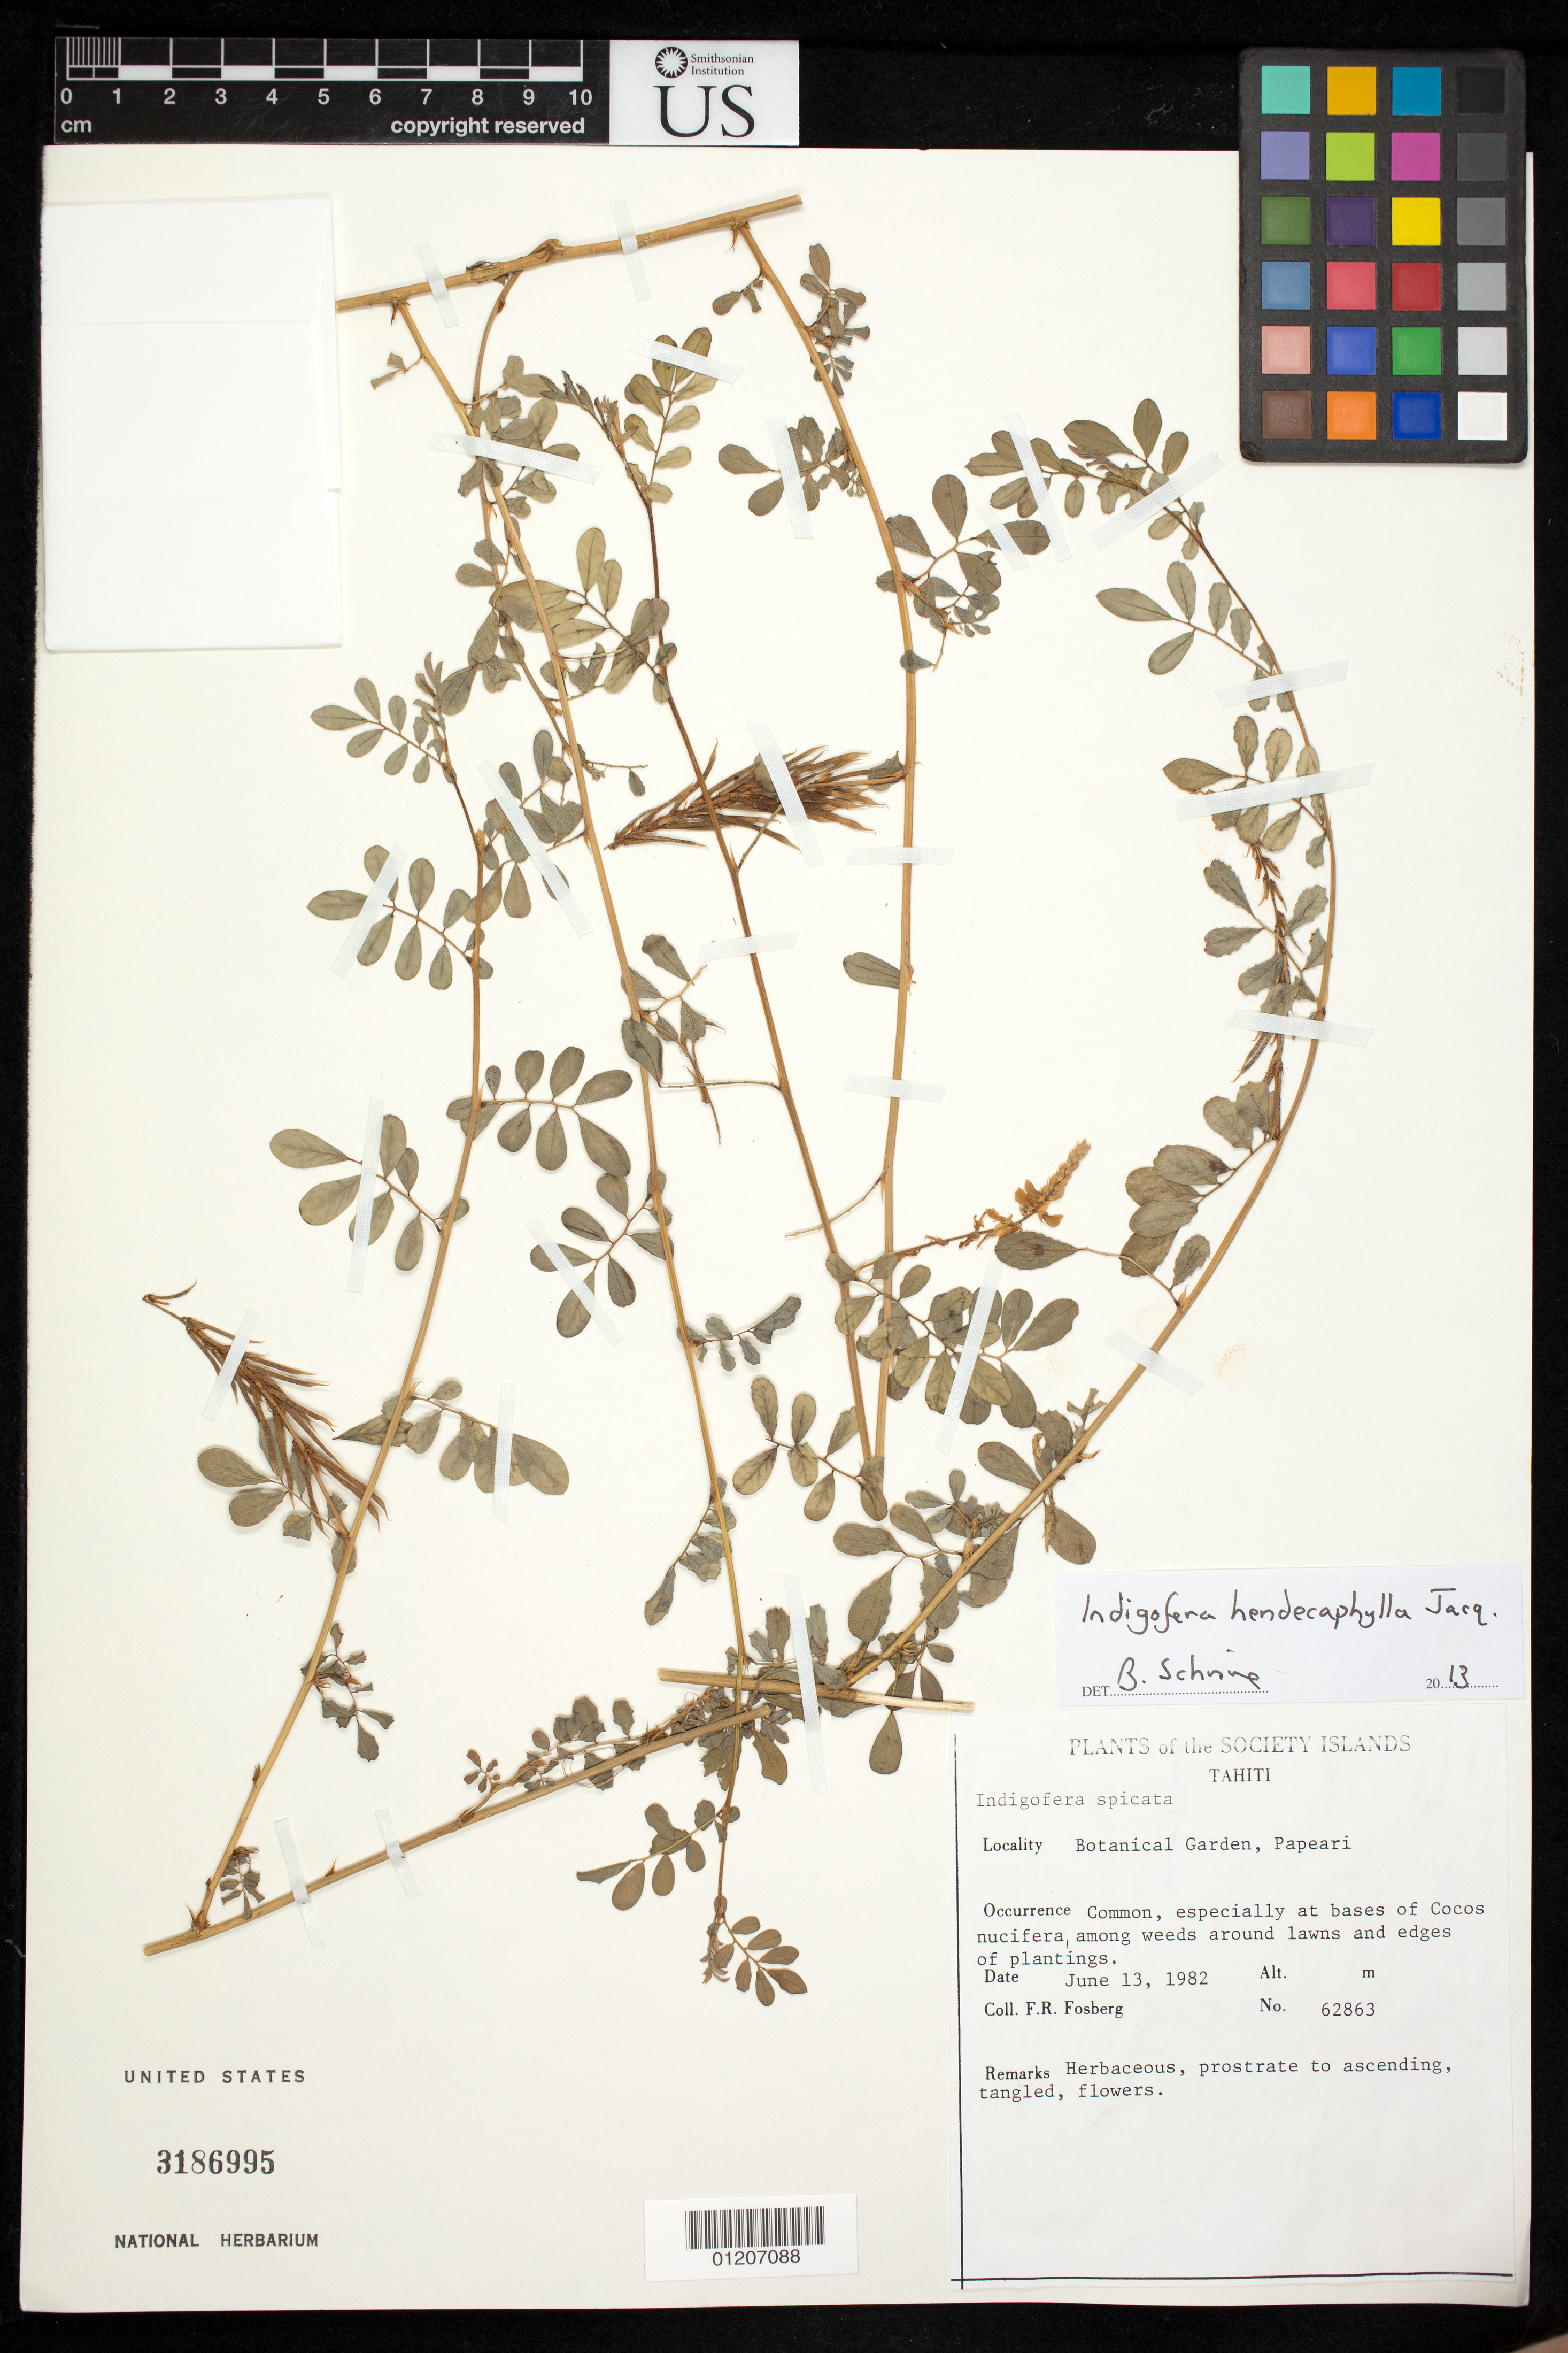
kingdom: Plantae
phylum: Tracheophyta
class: Magnoliopsida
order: Fabales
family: Fabaceae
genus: Indigofera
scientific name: Indigofera hendecaphylla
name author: Jacq.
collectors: F. R. Fosberg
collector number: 62863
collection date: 1982-06-13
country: French Polynesia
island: Tahiti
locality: Botanical Garden, Papeari.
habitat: Common, especially at bases of Cocos nucifera, among weeds around lawns and edges of plantings.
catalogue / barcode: US 3186995